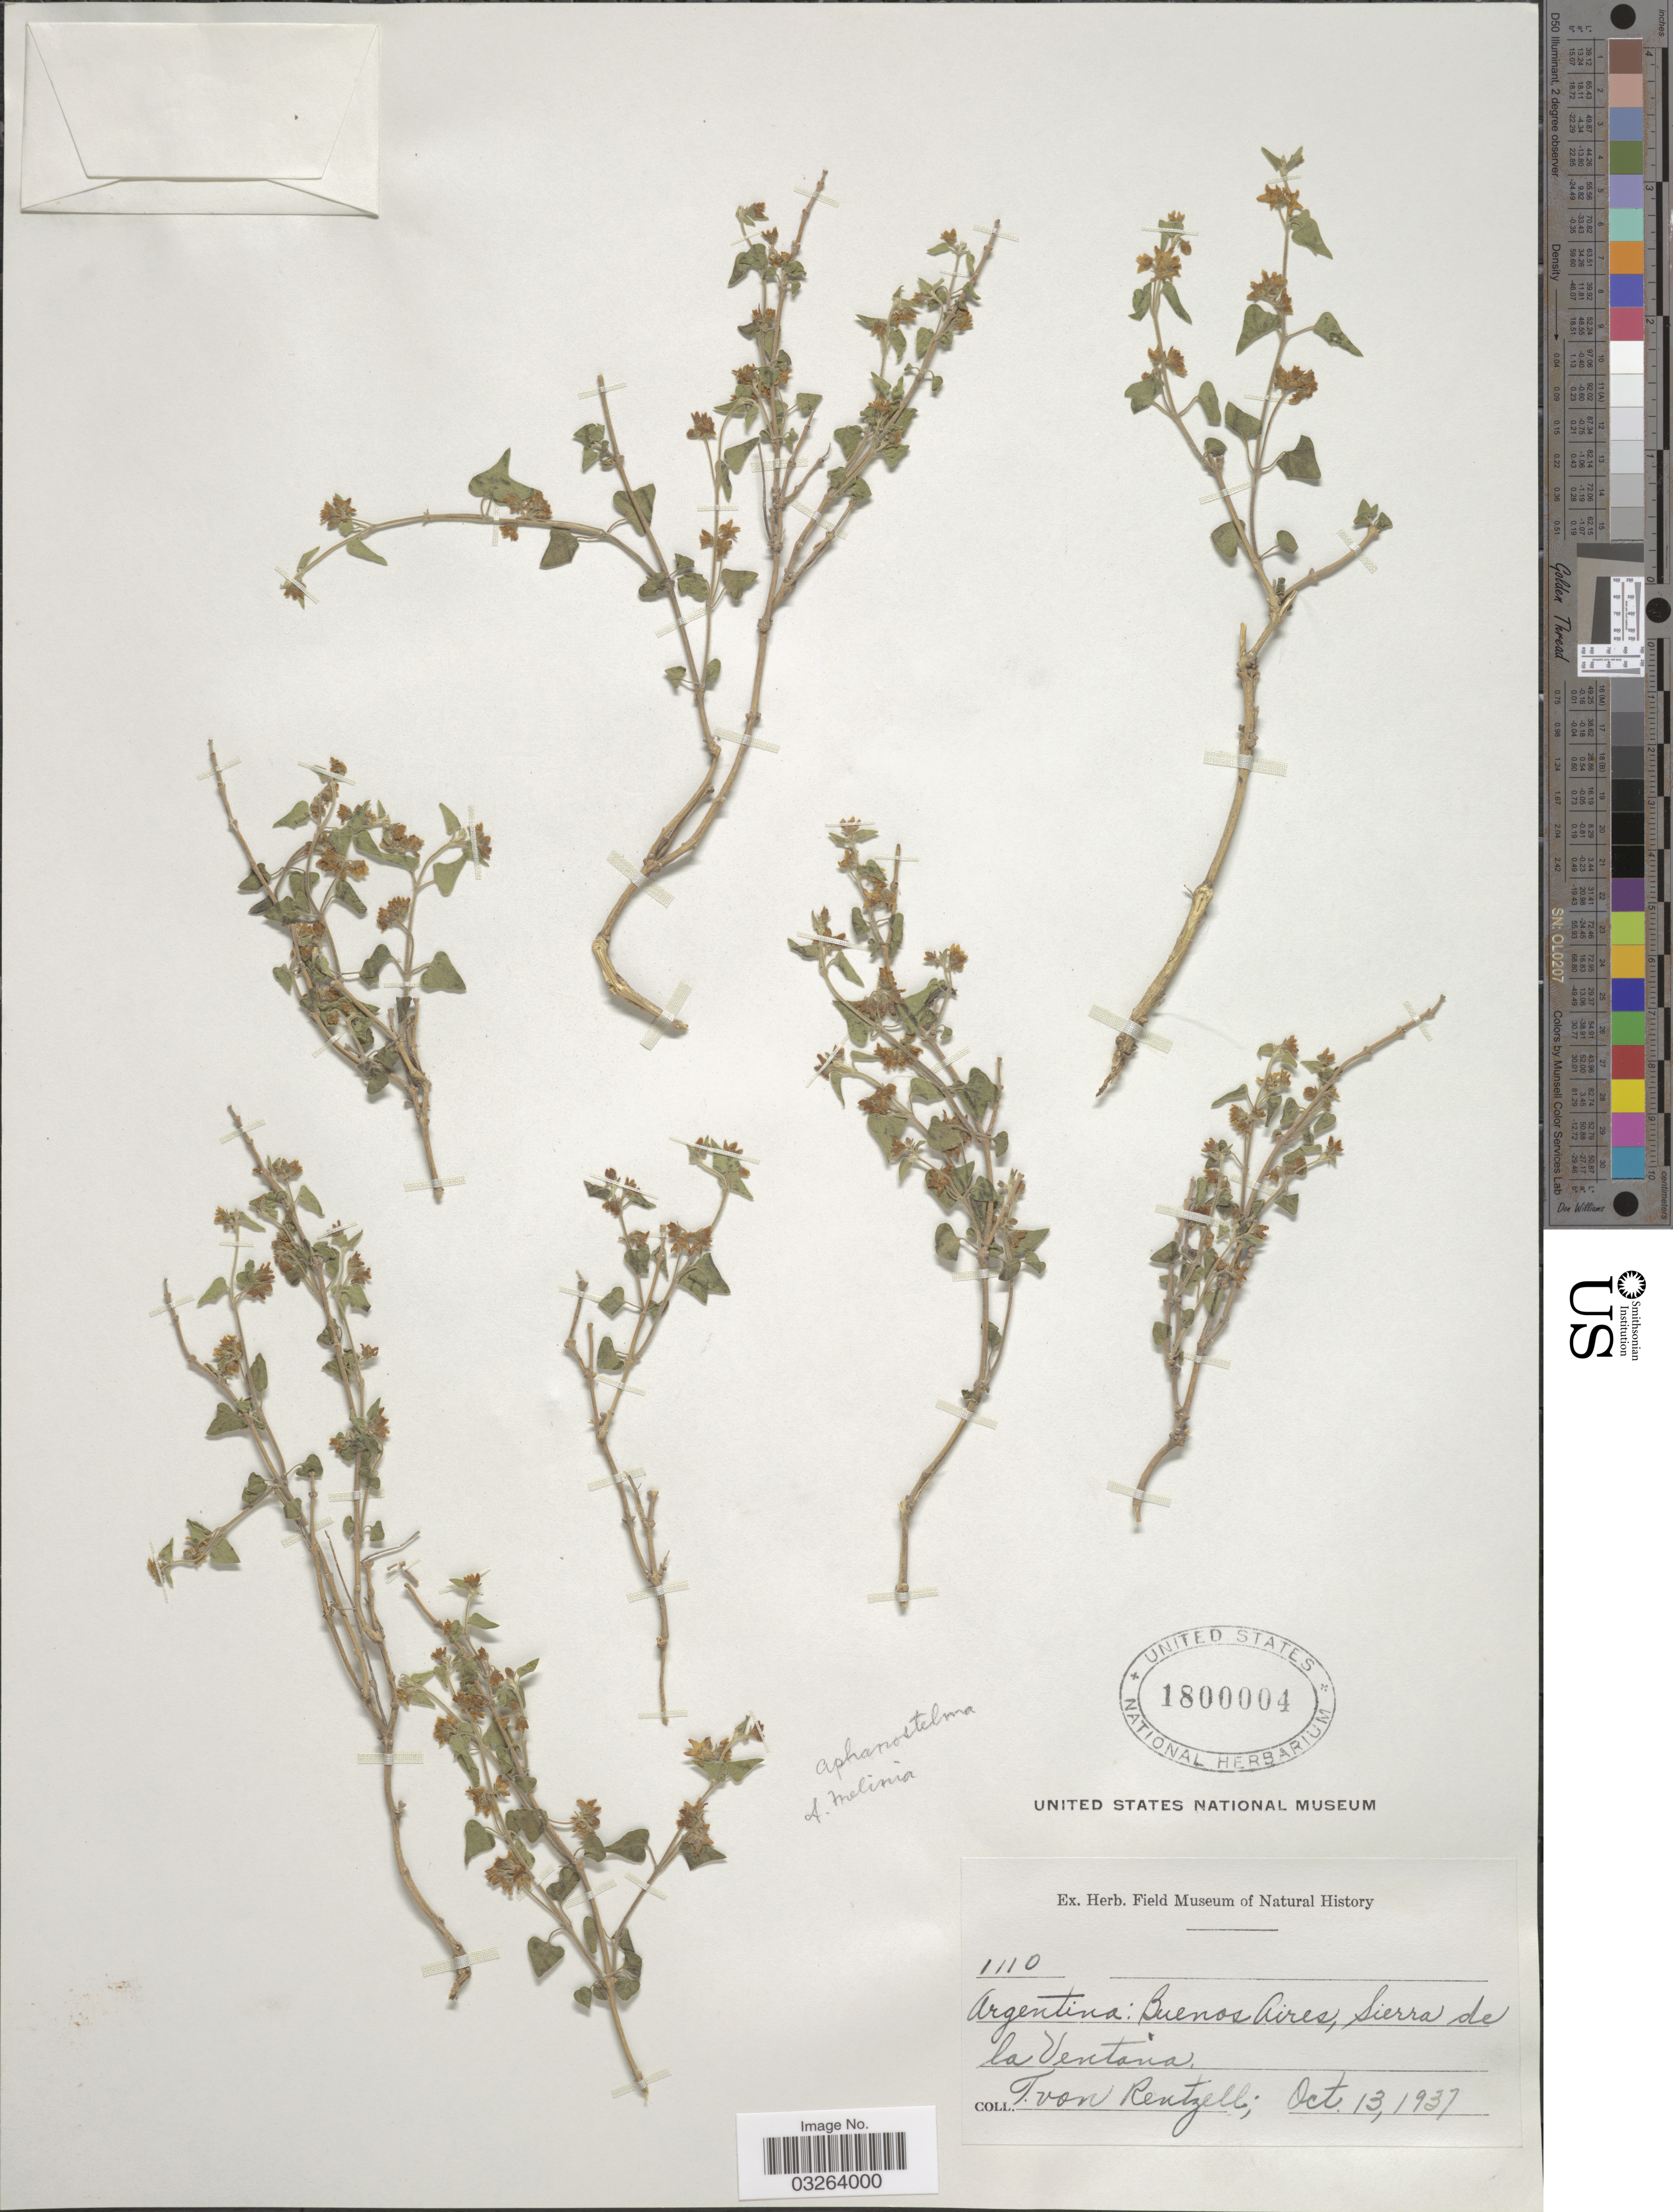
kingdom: Plantae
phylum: Tracheophyta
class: Magnoliopsida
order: Gentianales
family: Apocynaceae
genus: Aphanostelma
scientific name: Aphanostelma sp.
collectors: T. Rentzell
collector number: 1110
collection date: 1937-10-13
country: Argentina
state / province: Buenos Aires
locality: Sierra de la Ventana.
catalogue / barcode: US 1800004